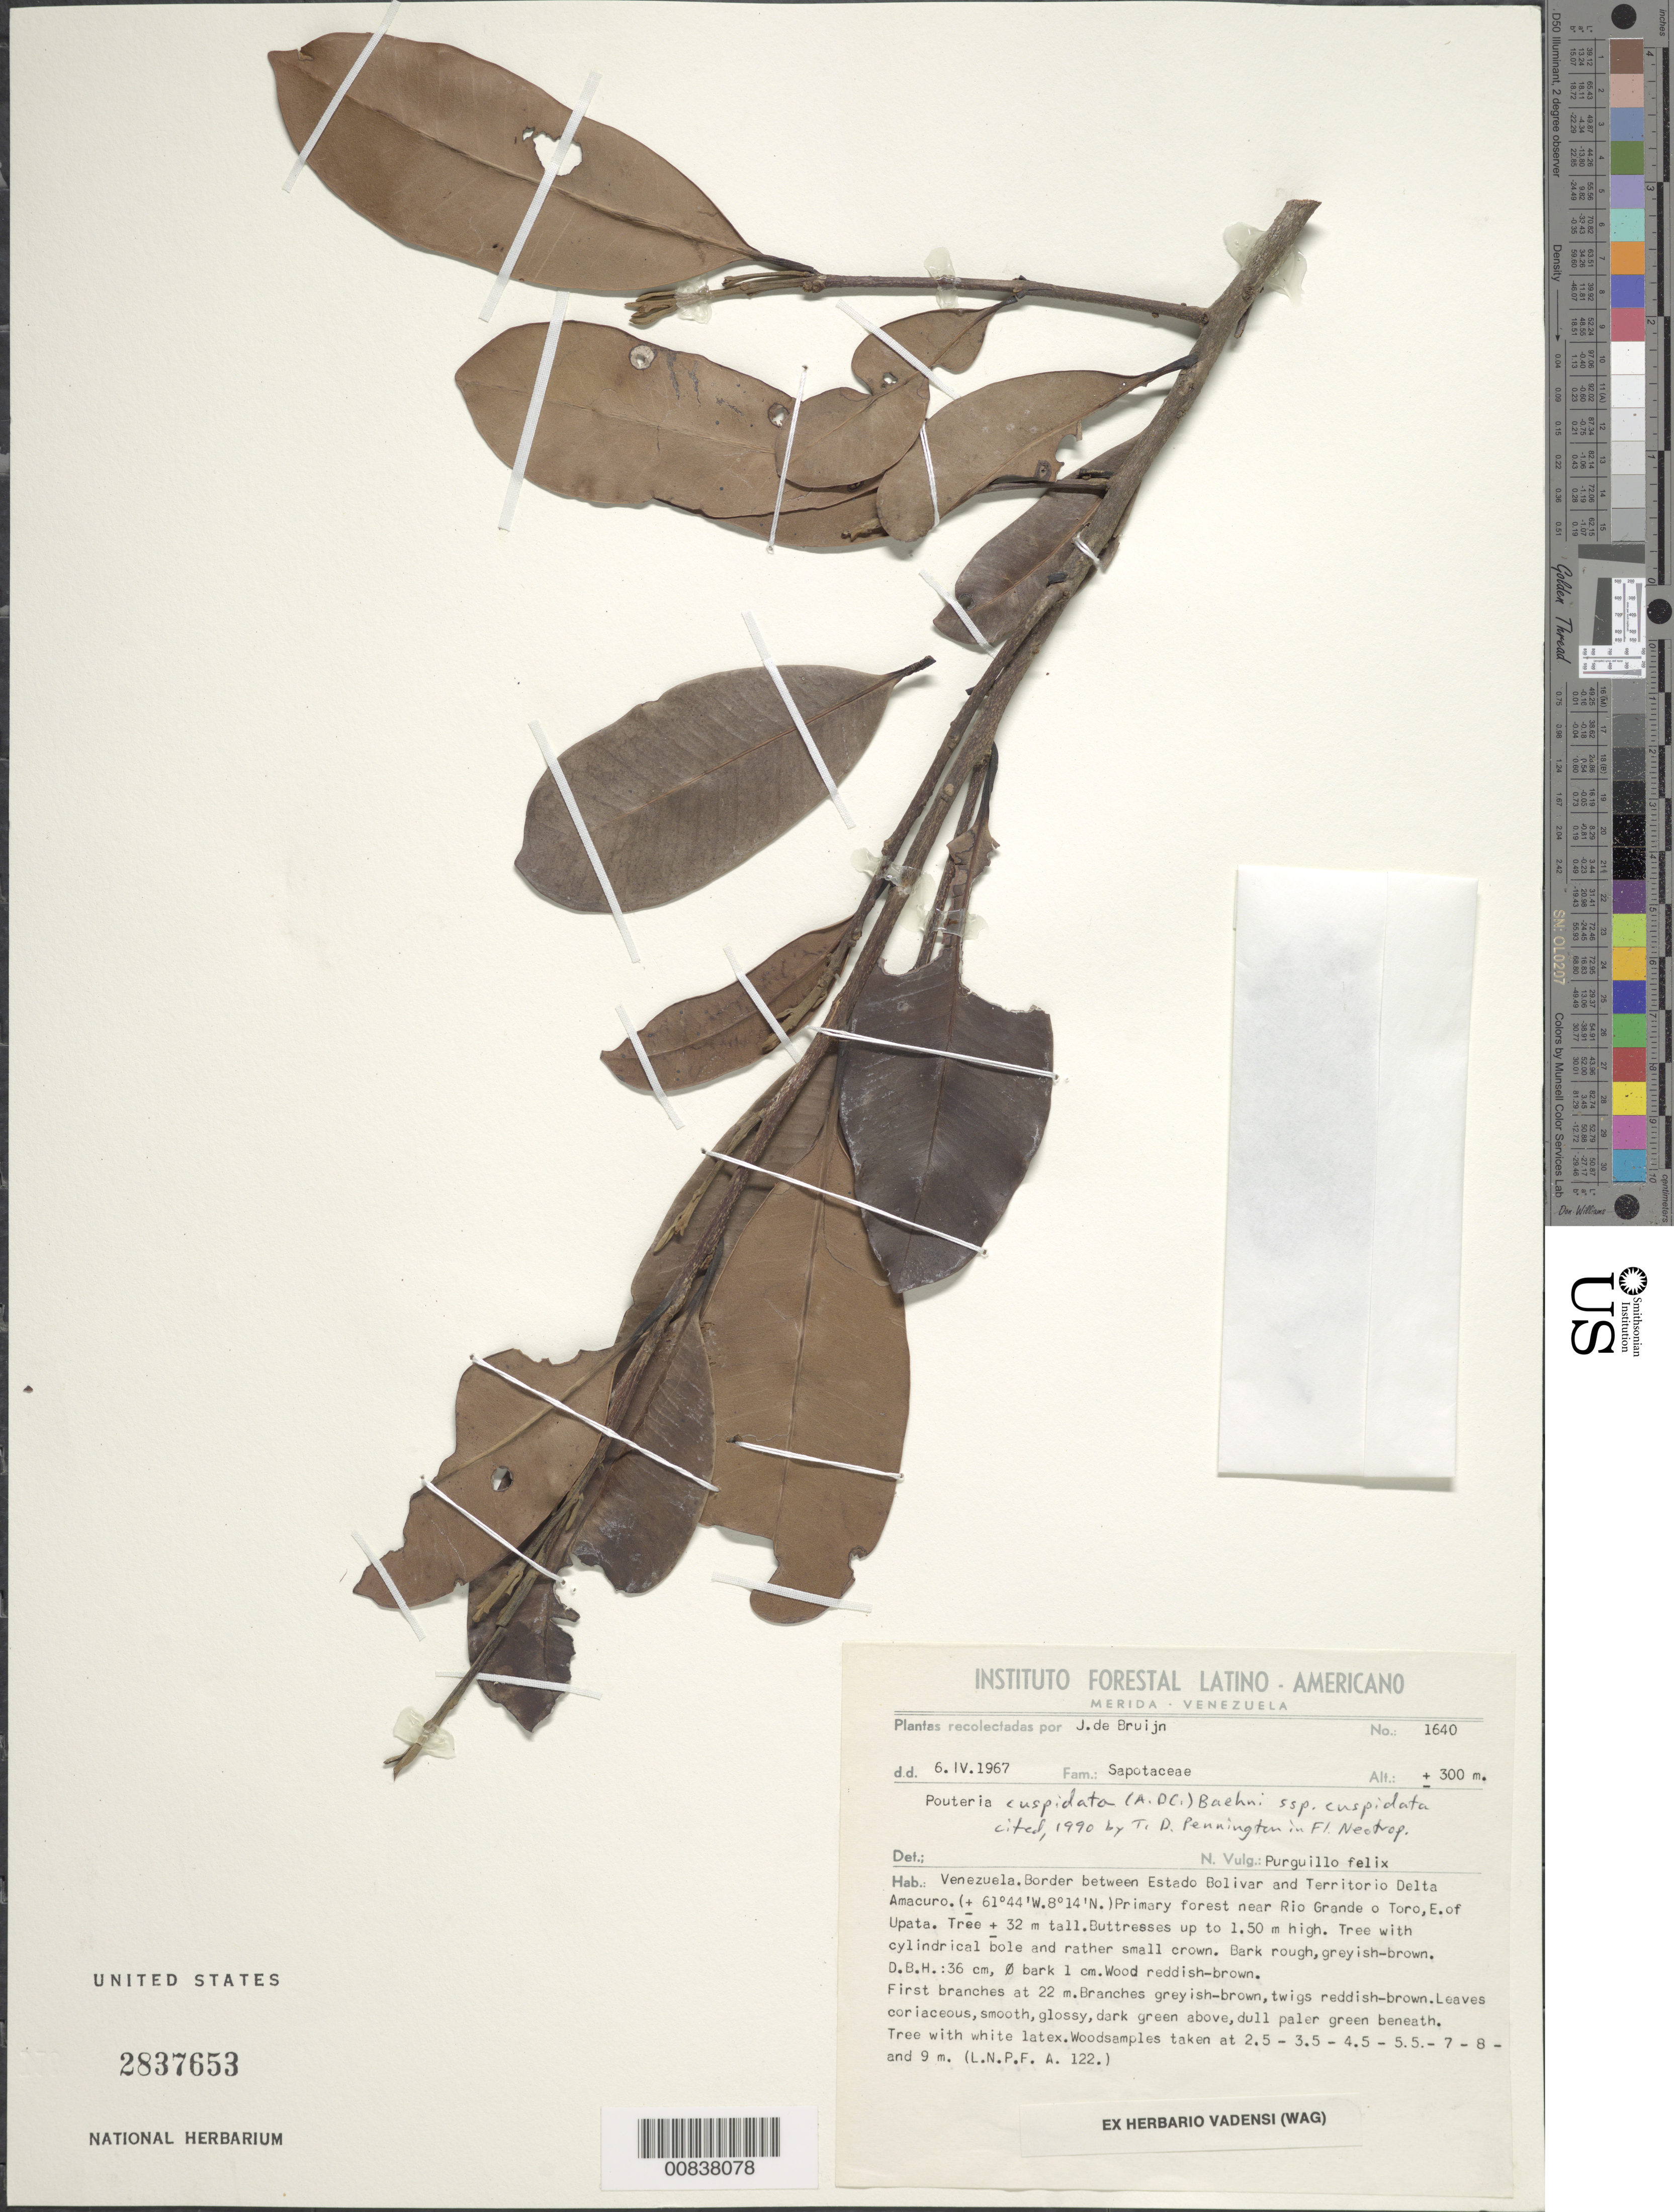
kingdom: Plantae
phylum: Tracheophyta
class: Magnoliopsida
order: Ericales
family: Sapotaceae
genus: Pouteria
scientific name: Pouteria cuspidata subsp. cuspidata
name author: (A. DC.) Baehni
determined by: Pennington, T. D., (K)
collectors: J. Bruijn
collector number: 1640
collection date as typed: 6-Apr-67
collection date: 1967-04-06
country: Venezuela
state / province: Bolívar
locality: Estado Bolívar and Territorío Delta Amacuro border, near Río Grande o Toro, E of Upata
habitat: Primary forest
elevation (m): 300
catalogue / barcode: US 2837653